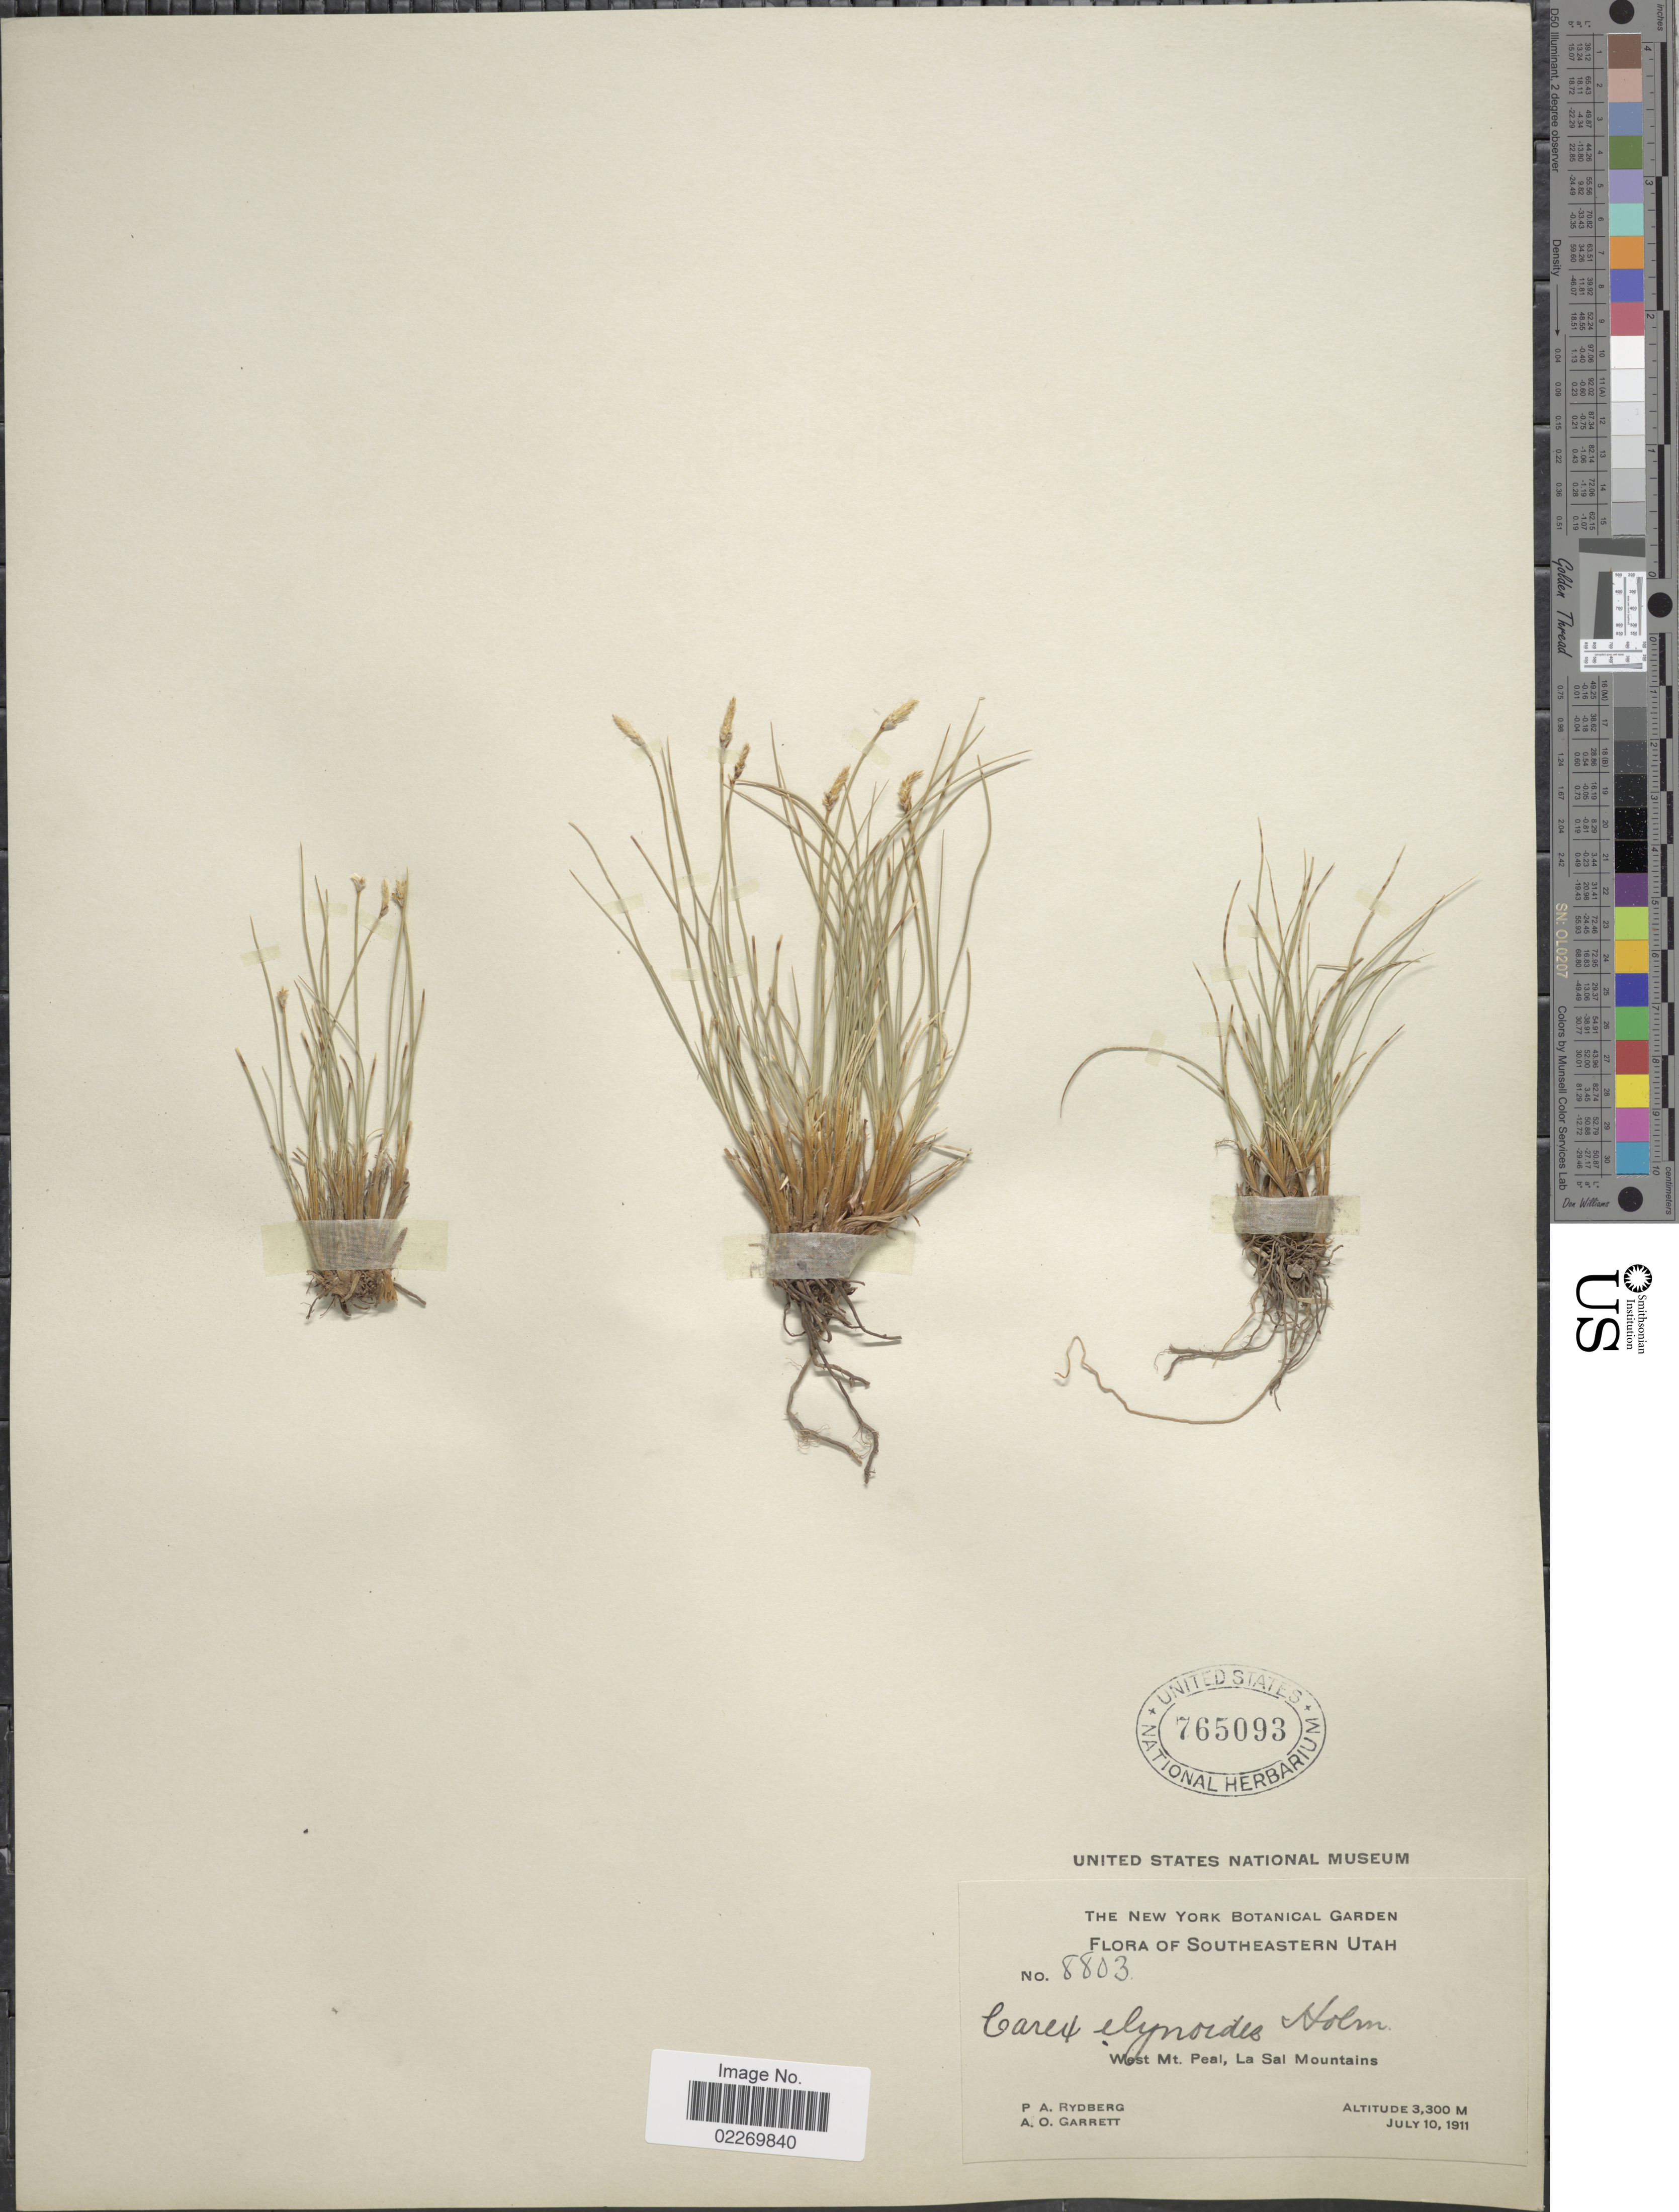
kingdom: Plantae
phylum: Tracheophyta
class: Liliopsida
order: Poales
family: Cyperaceae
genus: Carex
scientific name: Carex elynoides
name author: Holm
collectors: P. A. Rydberg & A. O. Garrett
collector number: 8803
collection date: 1911-07-10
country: United States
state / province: Utah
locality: Southeastern Utah. West Mt. Peal, La Sal Mountains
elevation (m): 3300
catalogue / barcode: US 765093